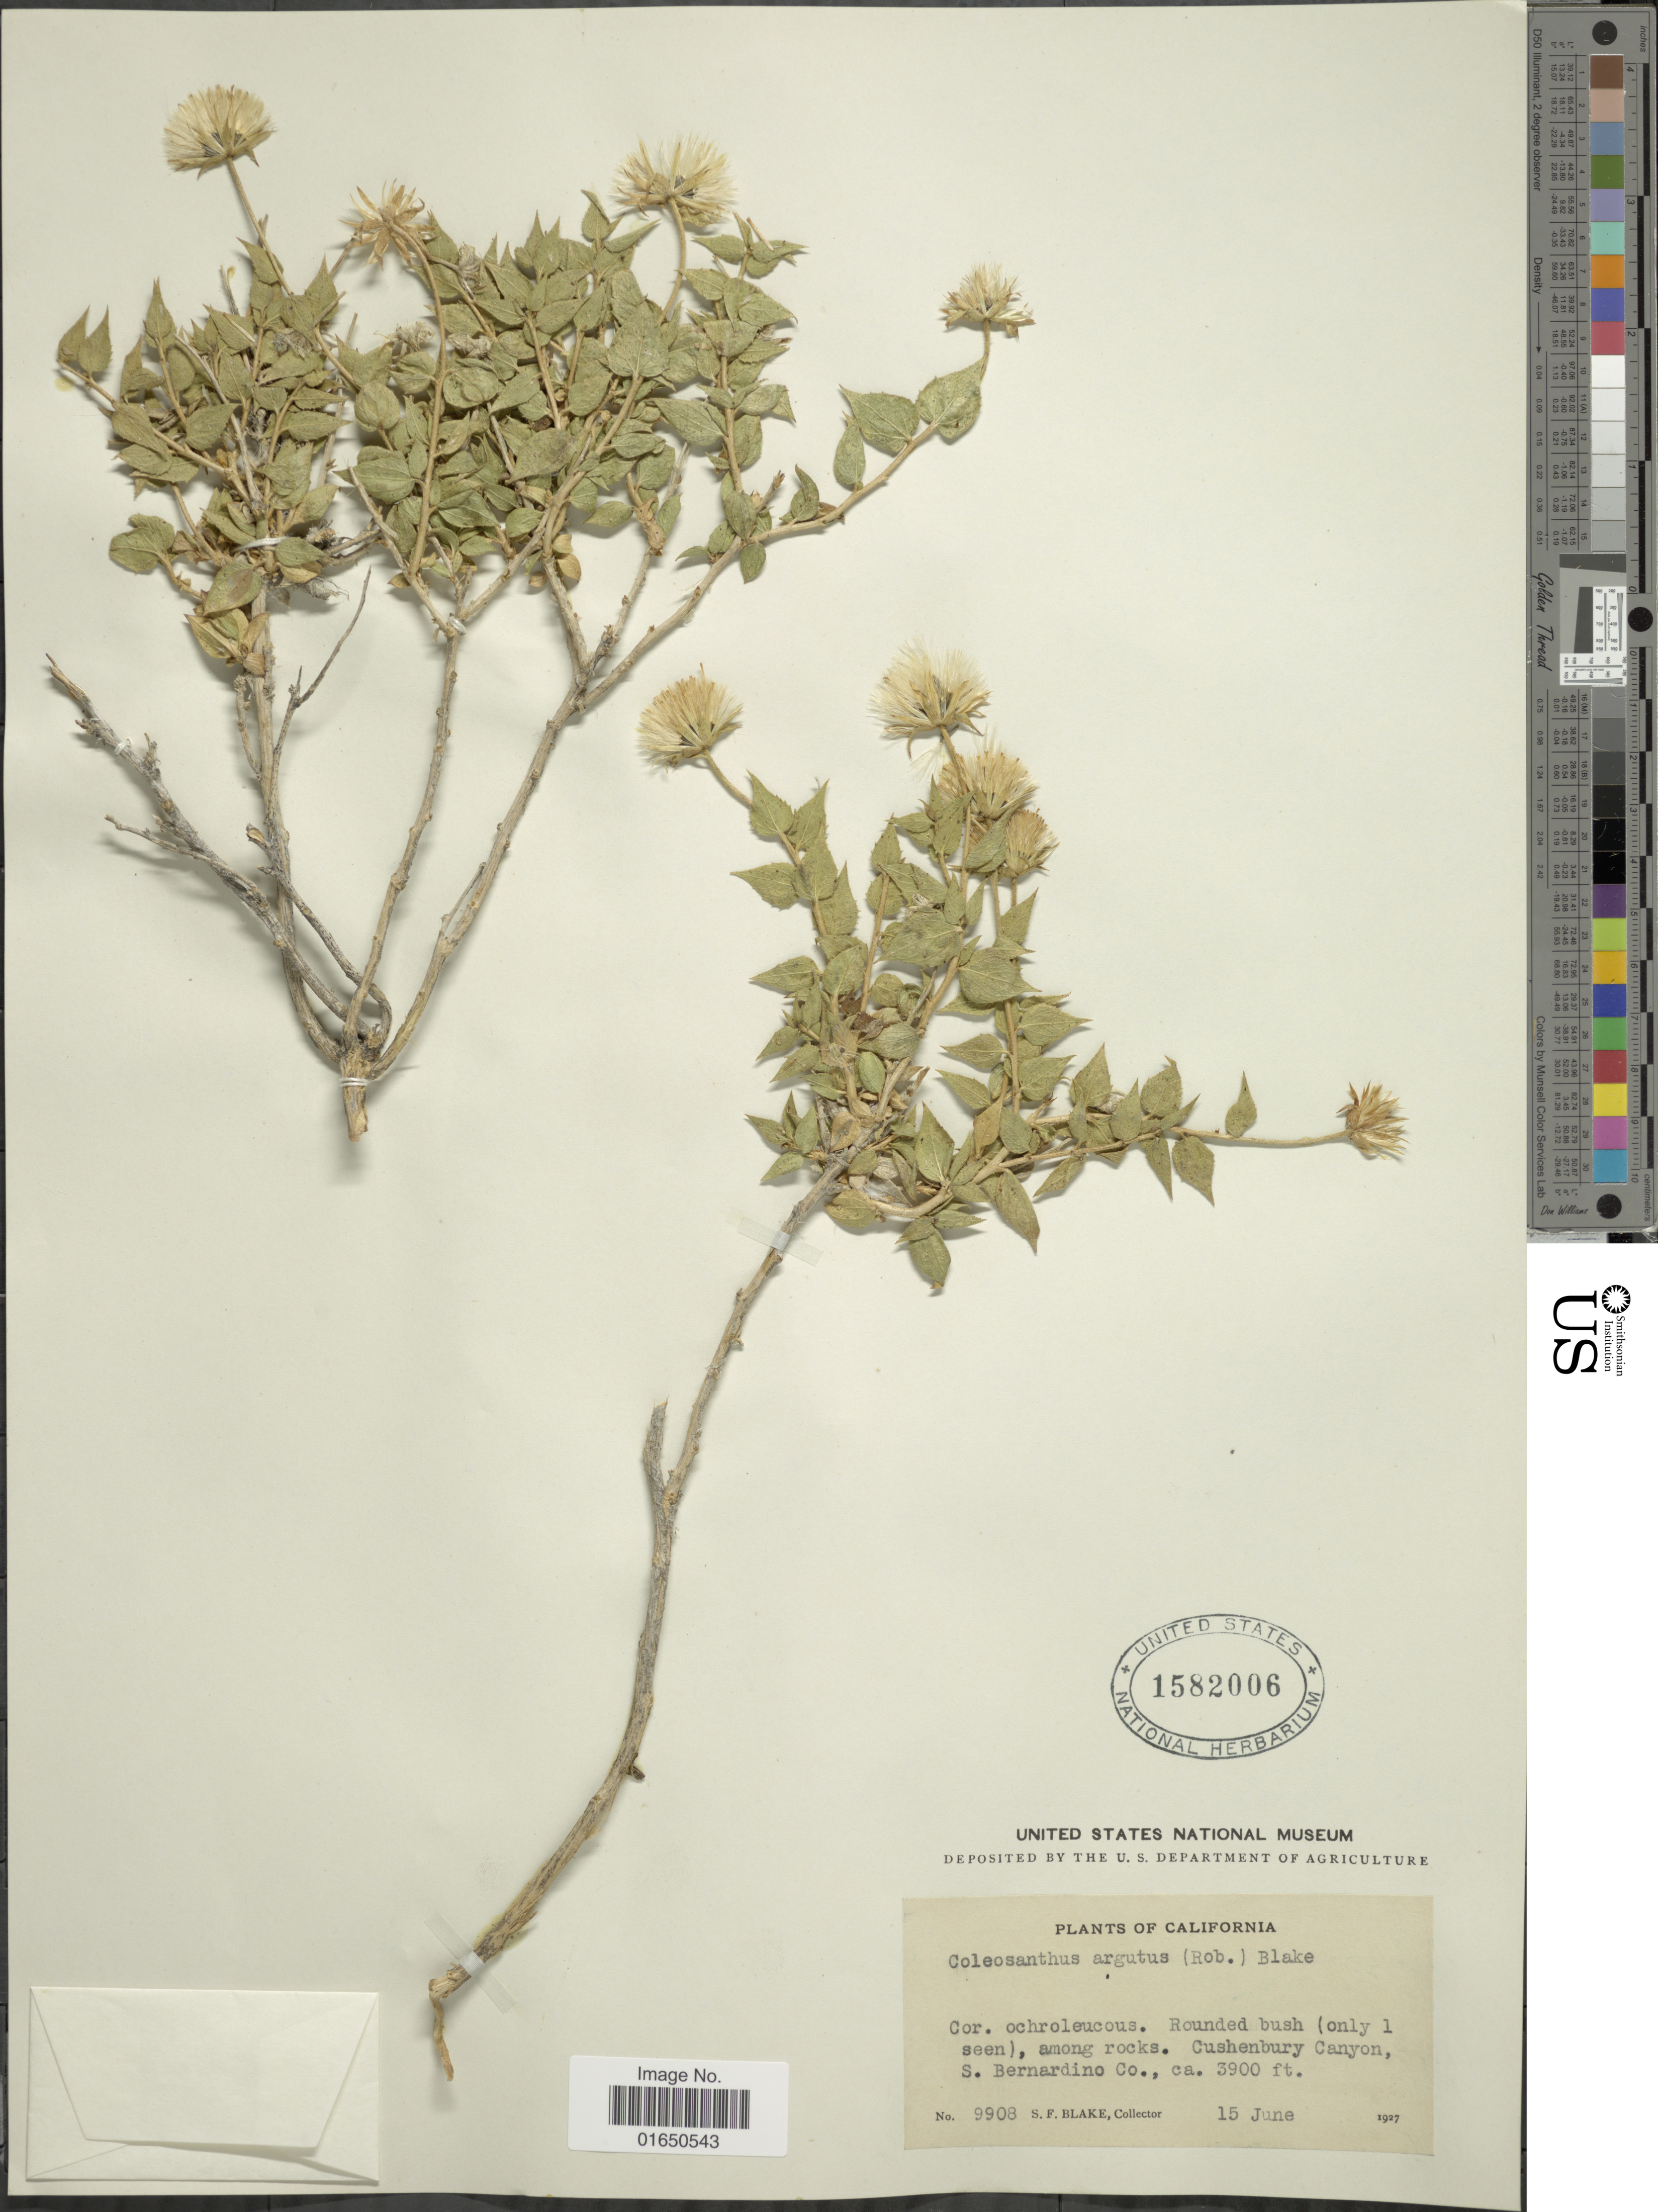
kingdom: Plantae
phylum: Tracheophyta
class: Magnoliopsida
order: Asterales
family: Asteraceae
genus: Brickellia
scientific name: Brickellia arguta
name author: B.L. Rob.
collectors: S. Blake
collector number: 9908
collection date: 1927-06-15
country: United States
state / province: California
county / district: San Bernardino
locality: Cushenbury Canyon, S. Bernardino Co.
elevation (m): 1189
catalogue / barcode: US 1582006